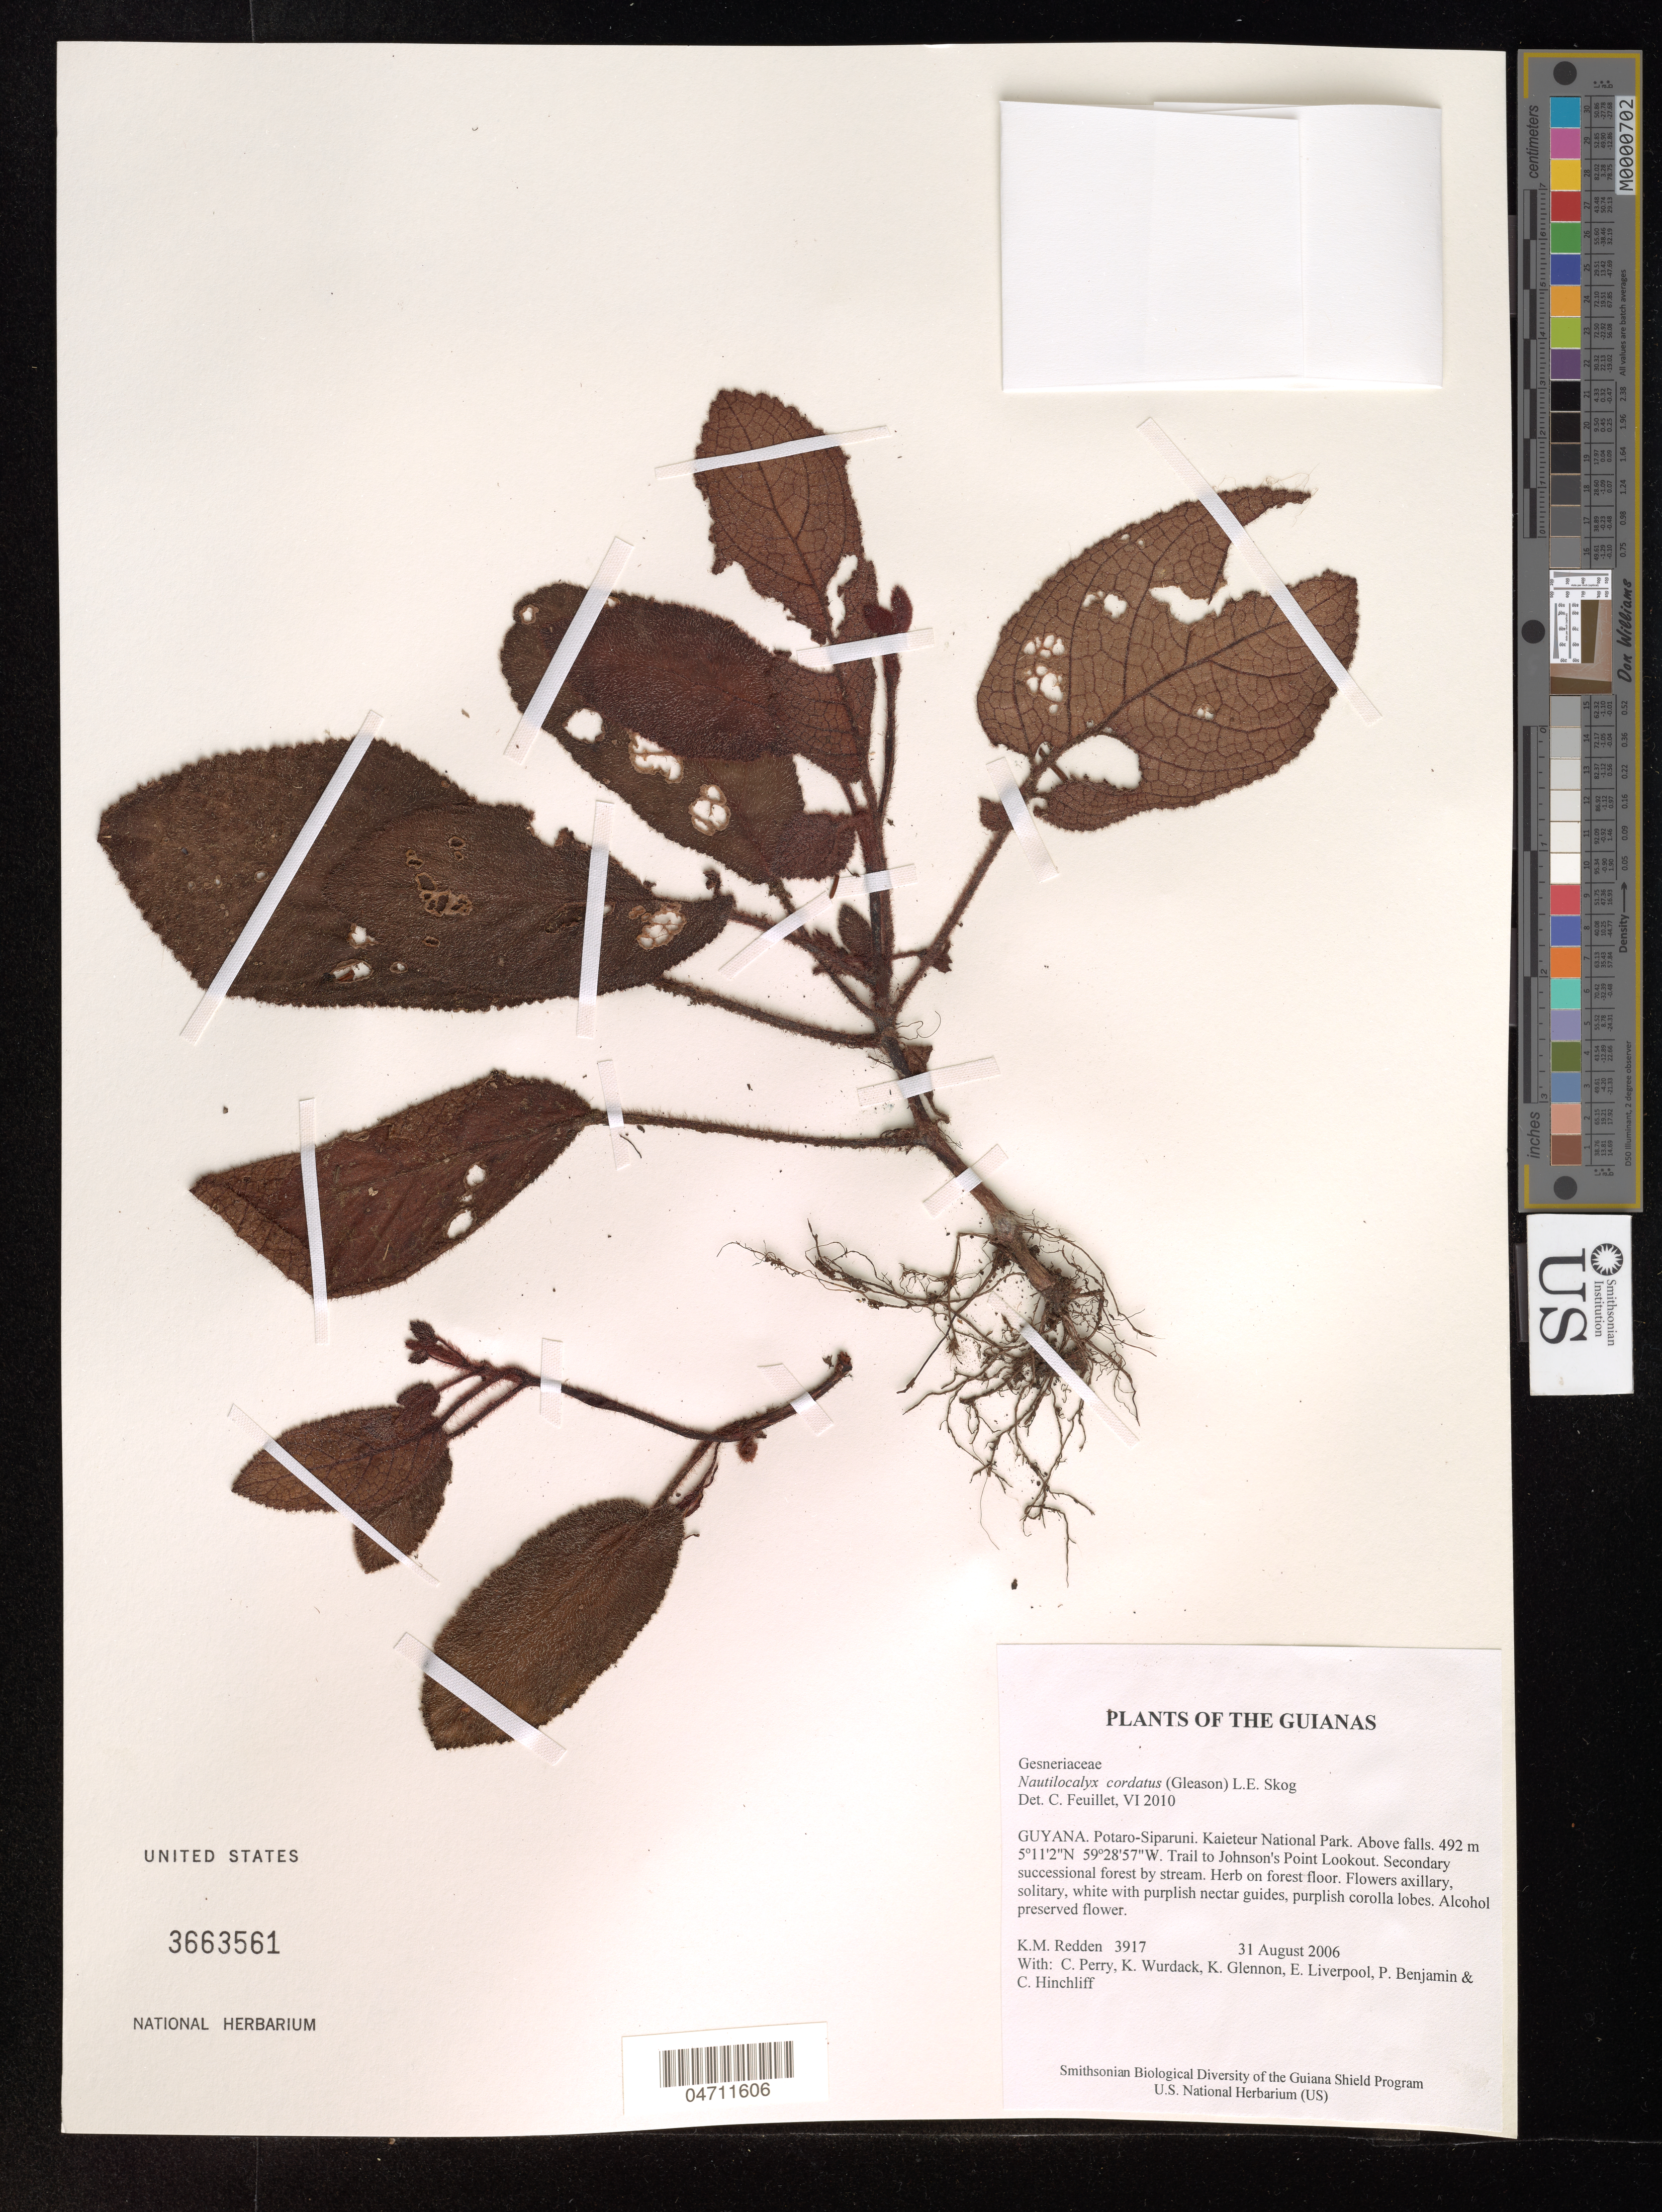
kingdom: Plantae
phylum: Tracheophyta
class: Magnoliopsida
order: Lamiales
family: Gesneriaceae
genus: Centrosolenia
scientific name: Centrosolenia hirsuta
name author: Benth.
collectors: K. M. Redden, C. Perry, K. Wurdack, K. Glennon, E. Liverpool, P. Benjamin & C. E. Hinchliff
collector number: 3917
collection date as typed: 31 August 2006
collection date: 2006-08-31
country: Guyana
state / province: Potaro-Siparuni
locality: Kaieteur National Park. Above falls. Trail to Johnson's Point Lookout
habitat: Secondary successional forest by stream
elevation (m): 492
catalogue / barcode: US 3663561